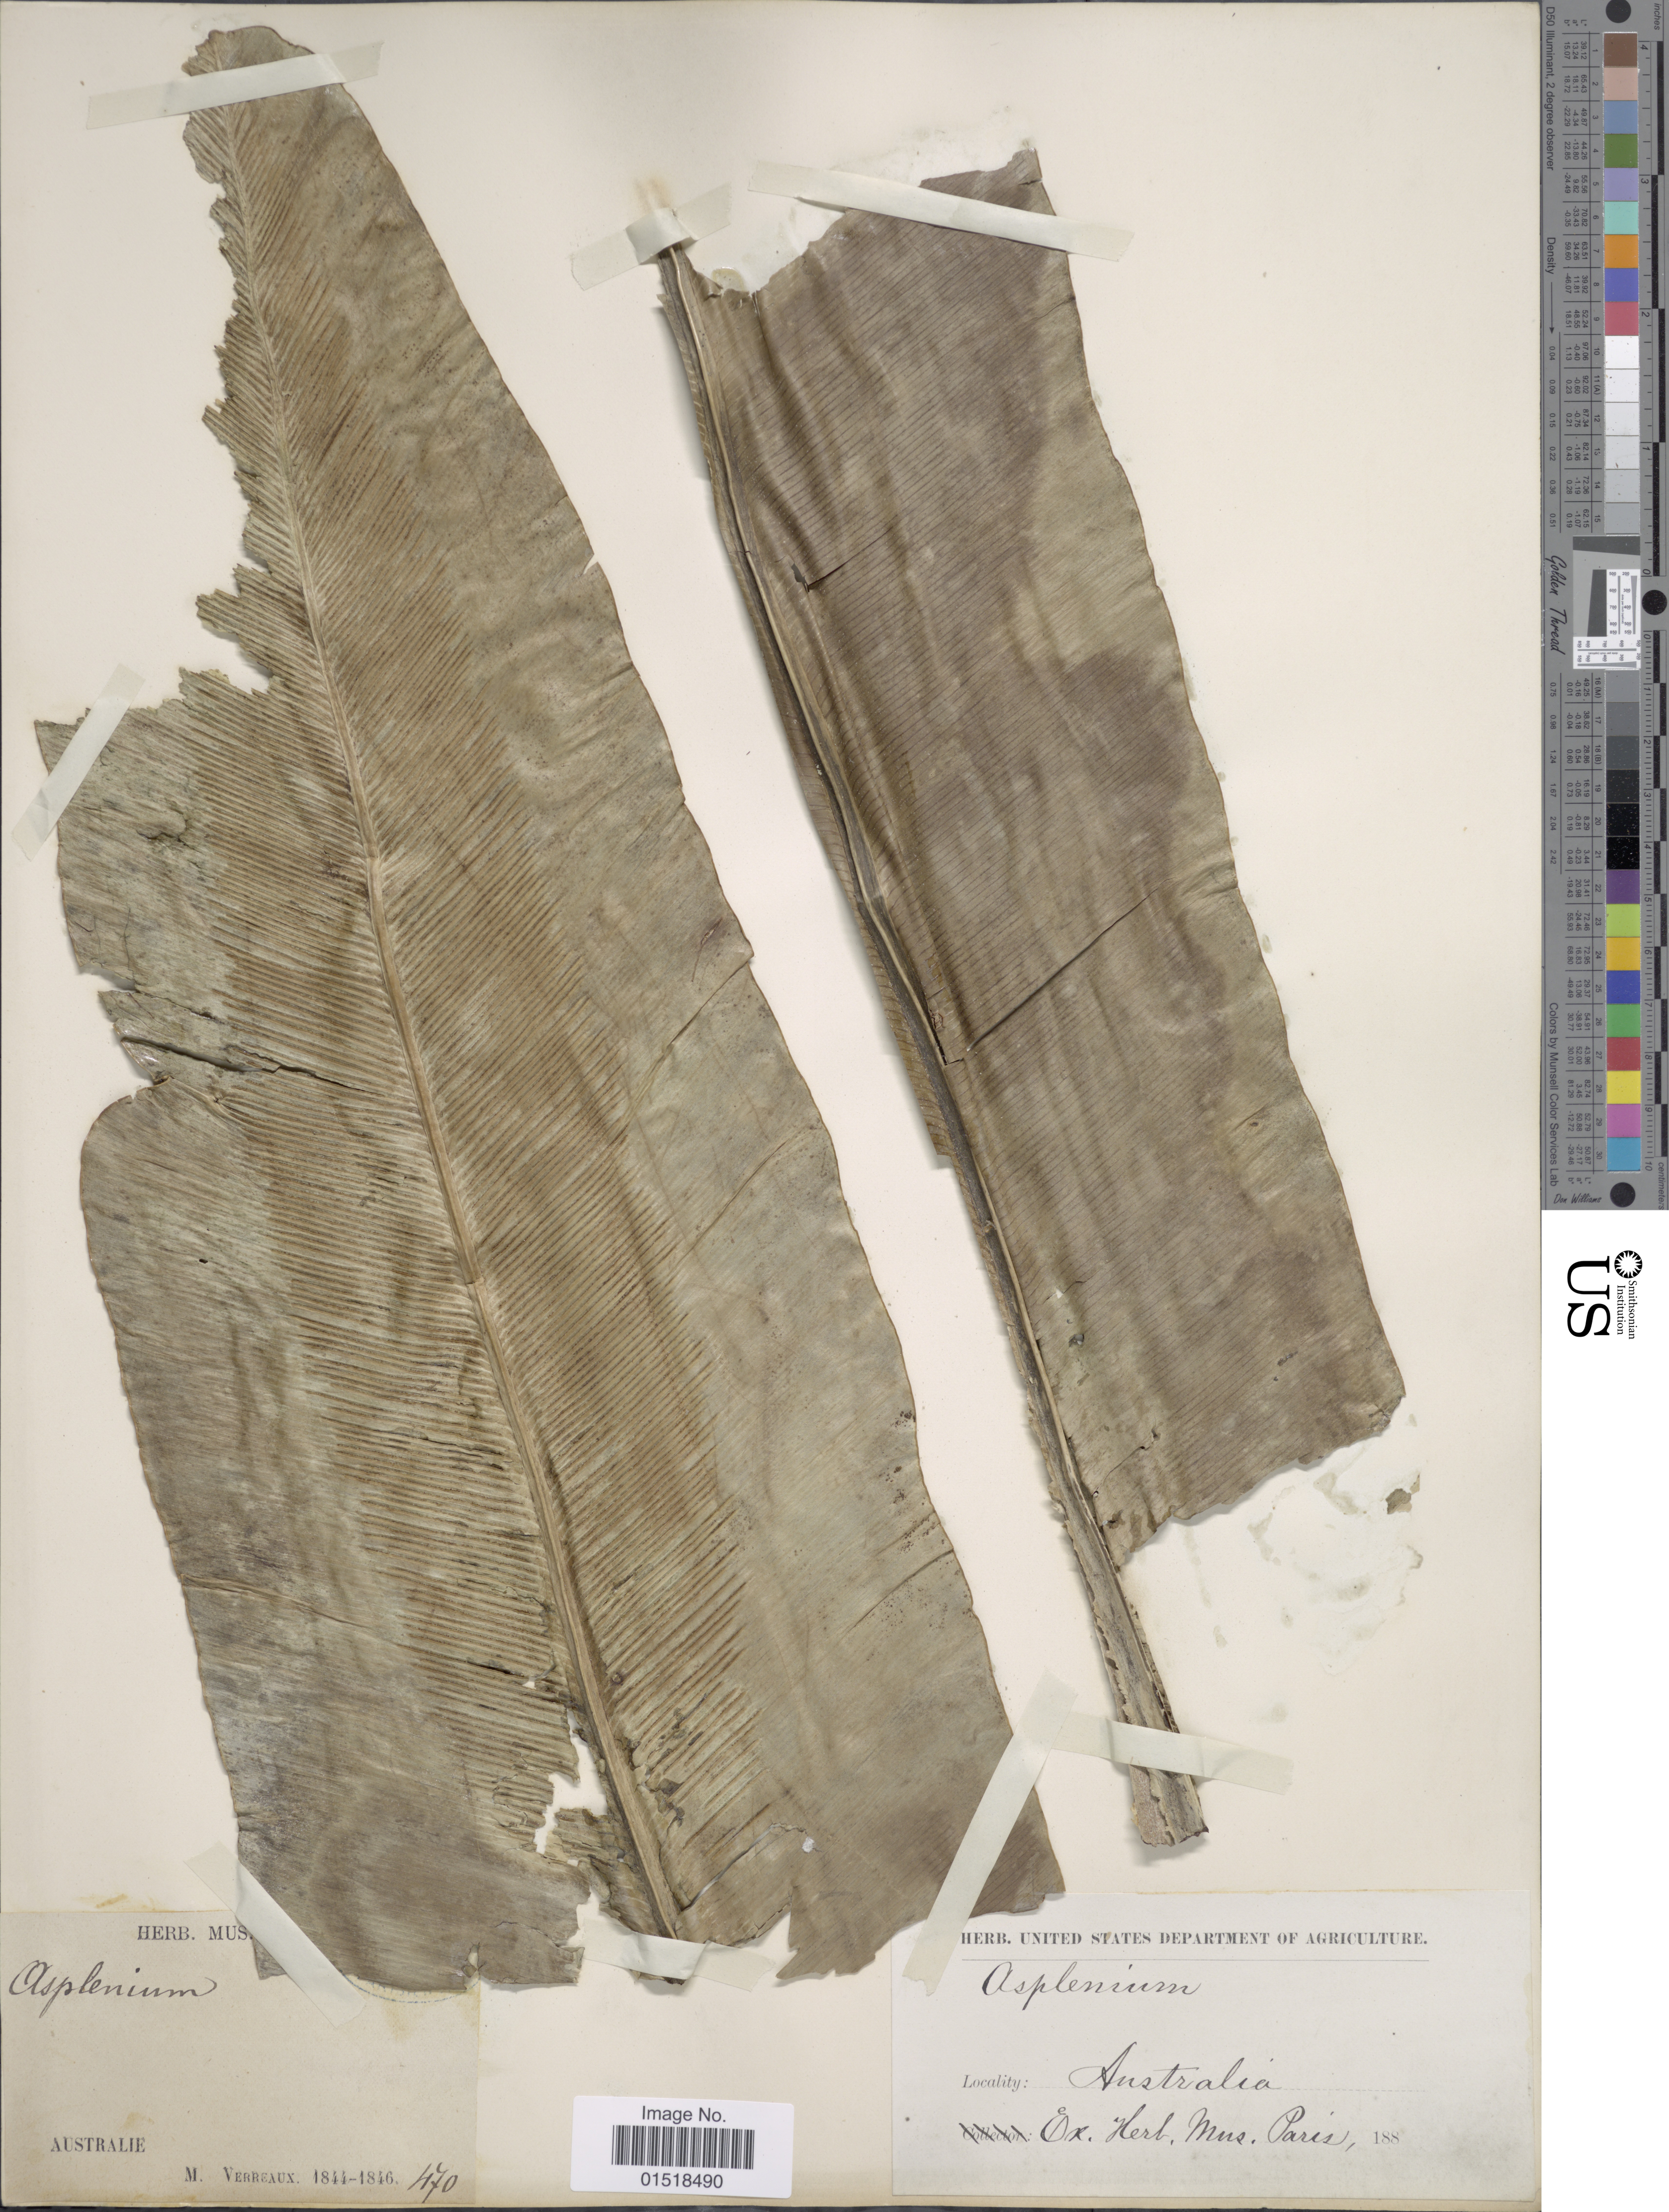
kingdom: Plantae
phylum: Tracheophyta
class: Polypodiopsida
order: Polypodiales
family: Aspleniaceae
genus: Asplenium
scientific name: Asplenium nidus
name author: L.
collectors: M. Verreaux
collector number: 470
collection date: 1844/1846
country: Australia